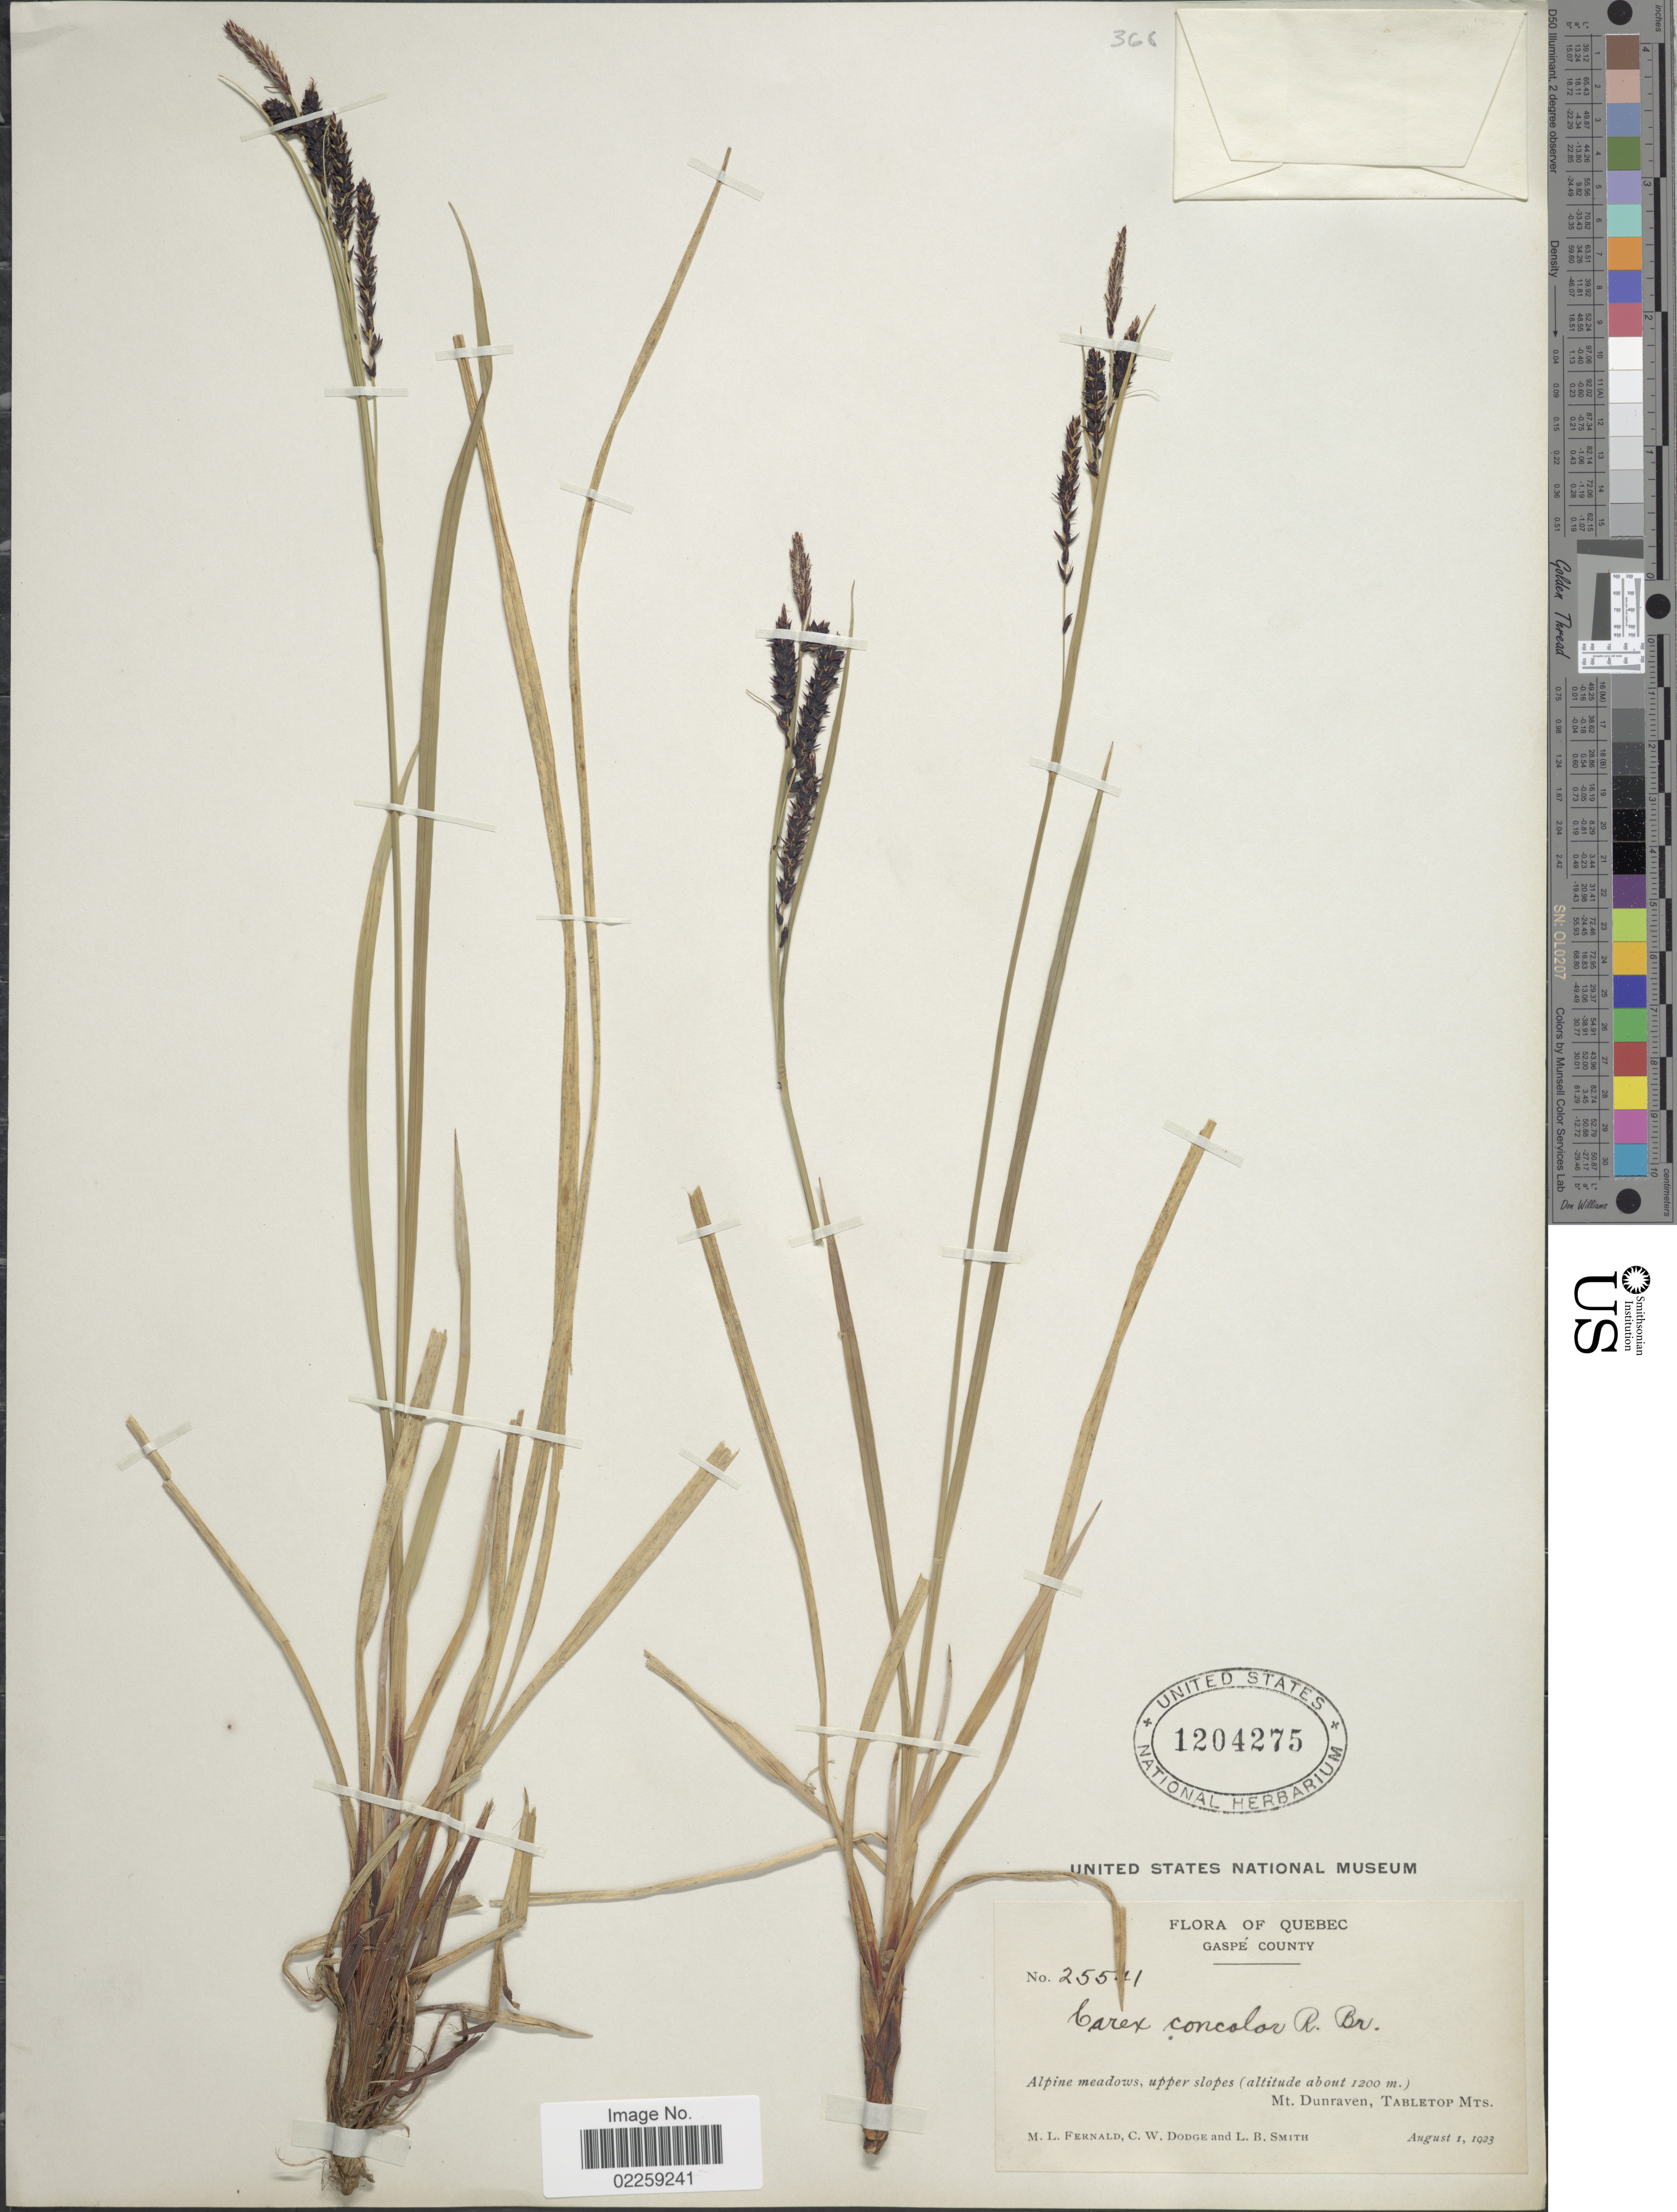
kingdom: Plantae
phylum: Tracheophyta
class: Liliopsida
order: Poales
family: Cyperaceae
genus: Carex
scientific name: Carex bigelowii subsp. bigelowii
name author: Torr. ex Schwein.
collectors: M. L. Fernald, C. Dodge & L. Smith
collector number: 25541*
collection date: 1923-08-01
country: Canada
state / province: Quebec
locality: Mt. Dunraven, Tabletop Mts. Gaspe County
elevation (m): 1200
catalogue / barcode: US 1204275